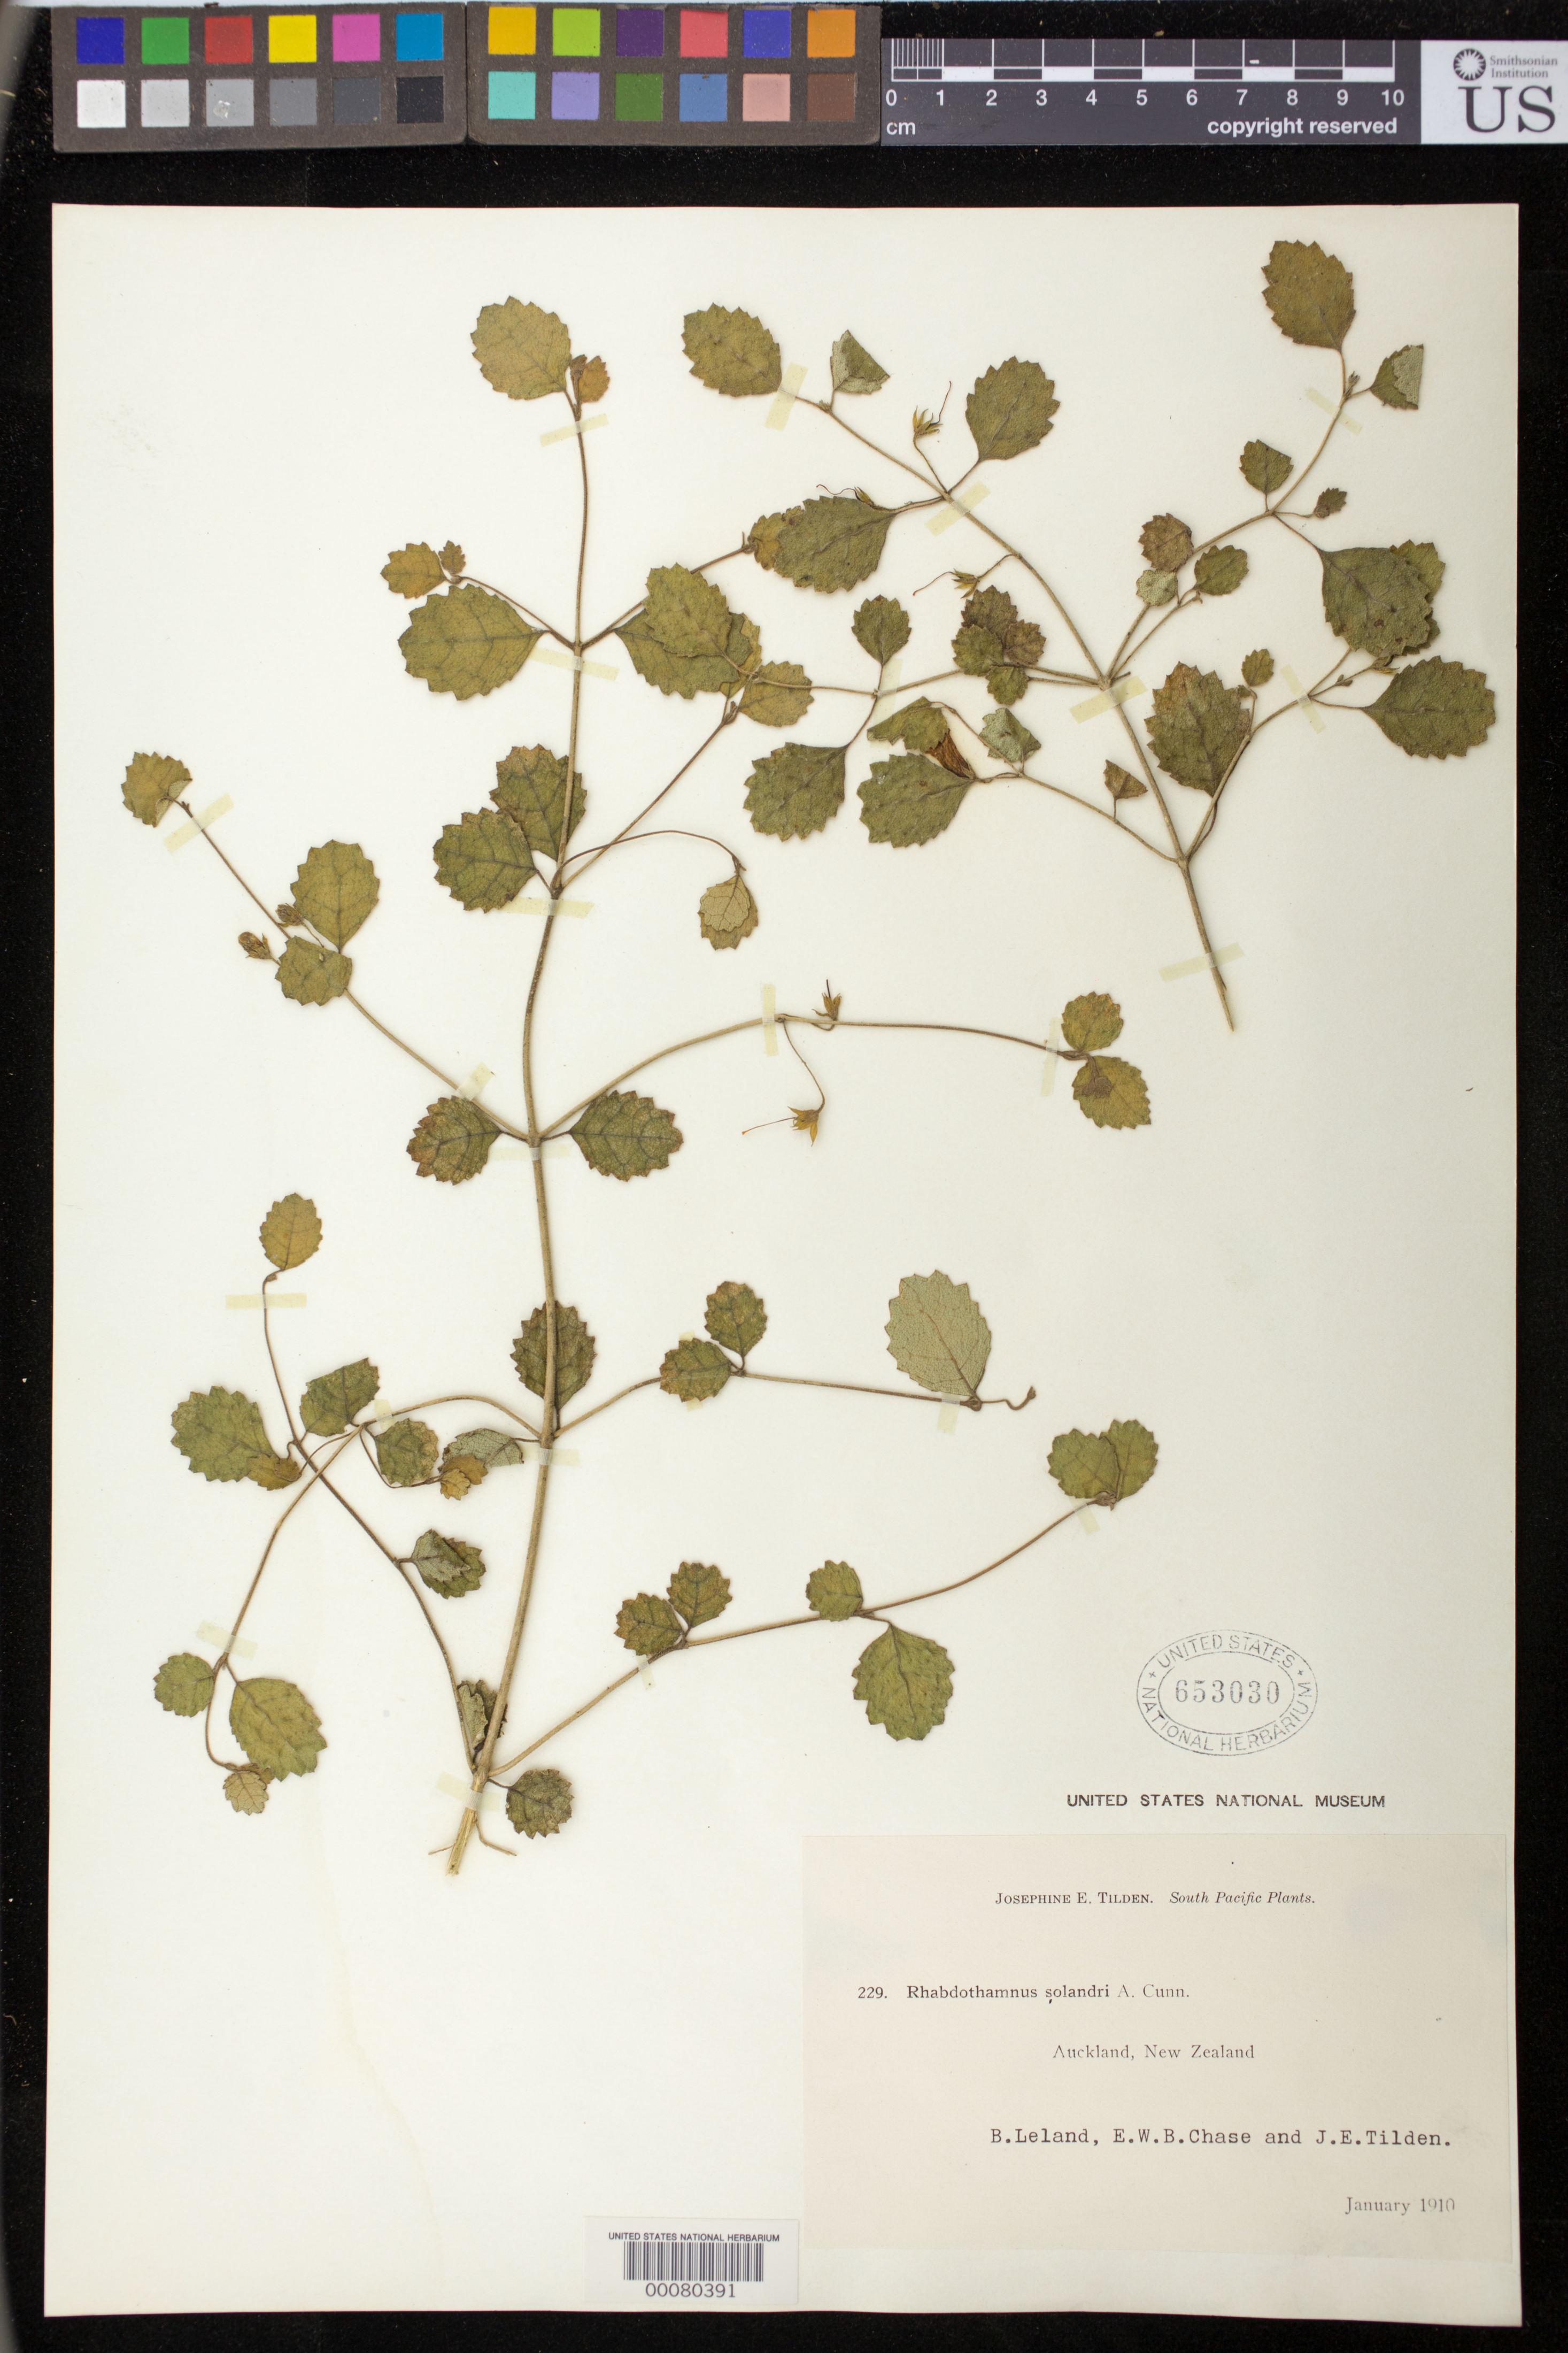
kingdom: Plantae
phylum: Tracheophyta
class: Magnoliopsida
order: Lamiales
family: Gesneriaceae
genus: Rhabdothamnus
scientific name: Rhabdothamnus solandri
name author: A. Cunn.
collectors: B. Leland & et al.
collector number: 229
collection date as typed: Jan 1910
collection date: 1910-01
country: New Zealand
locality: Auckland Is.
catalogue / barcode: US 653030